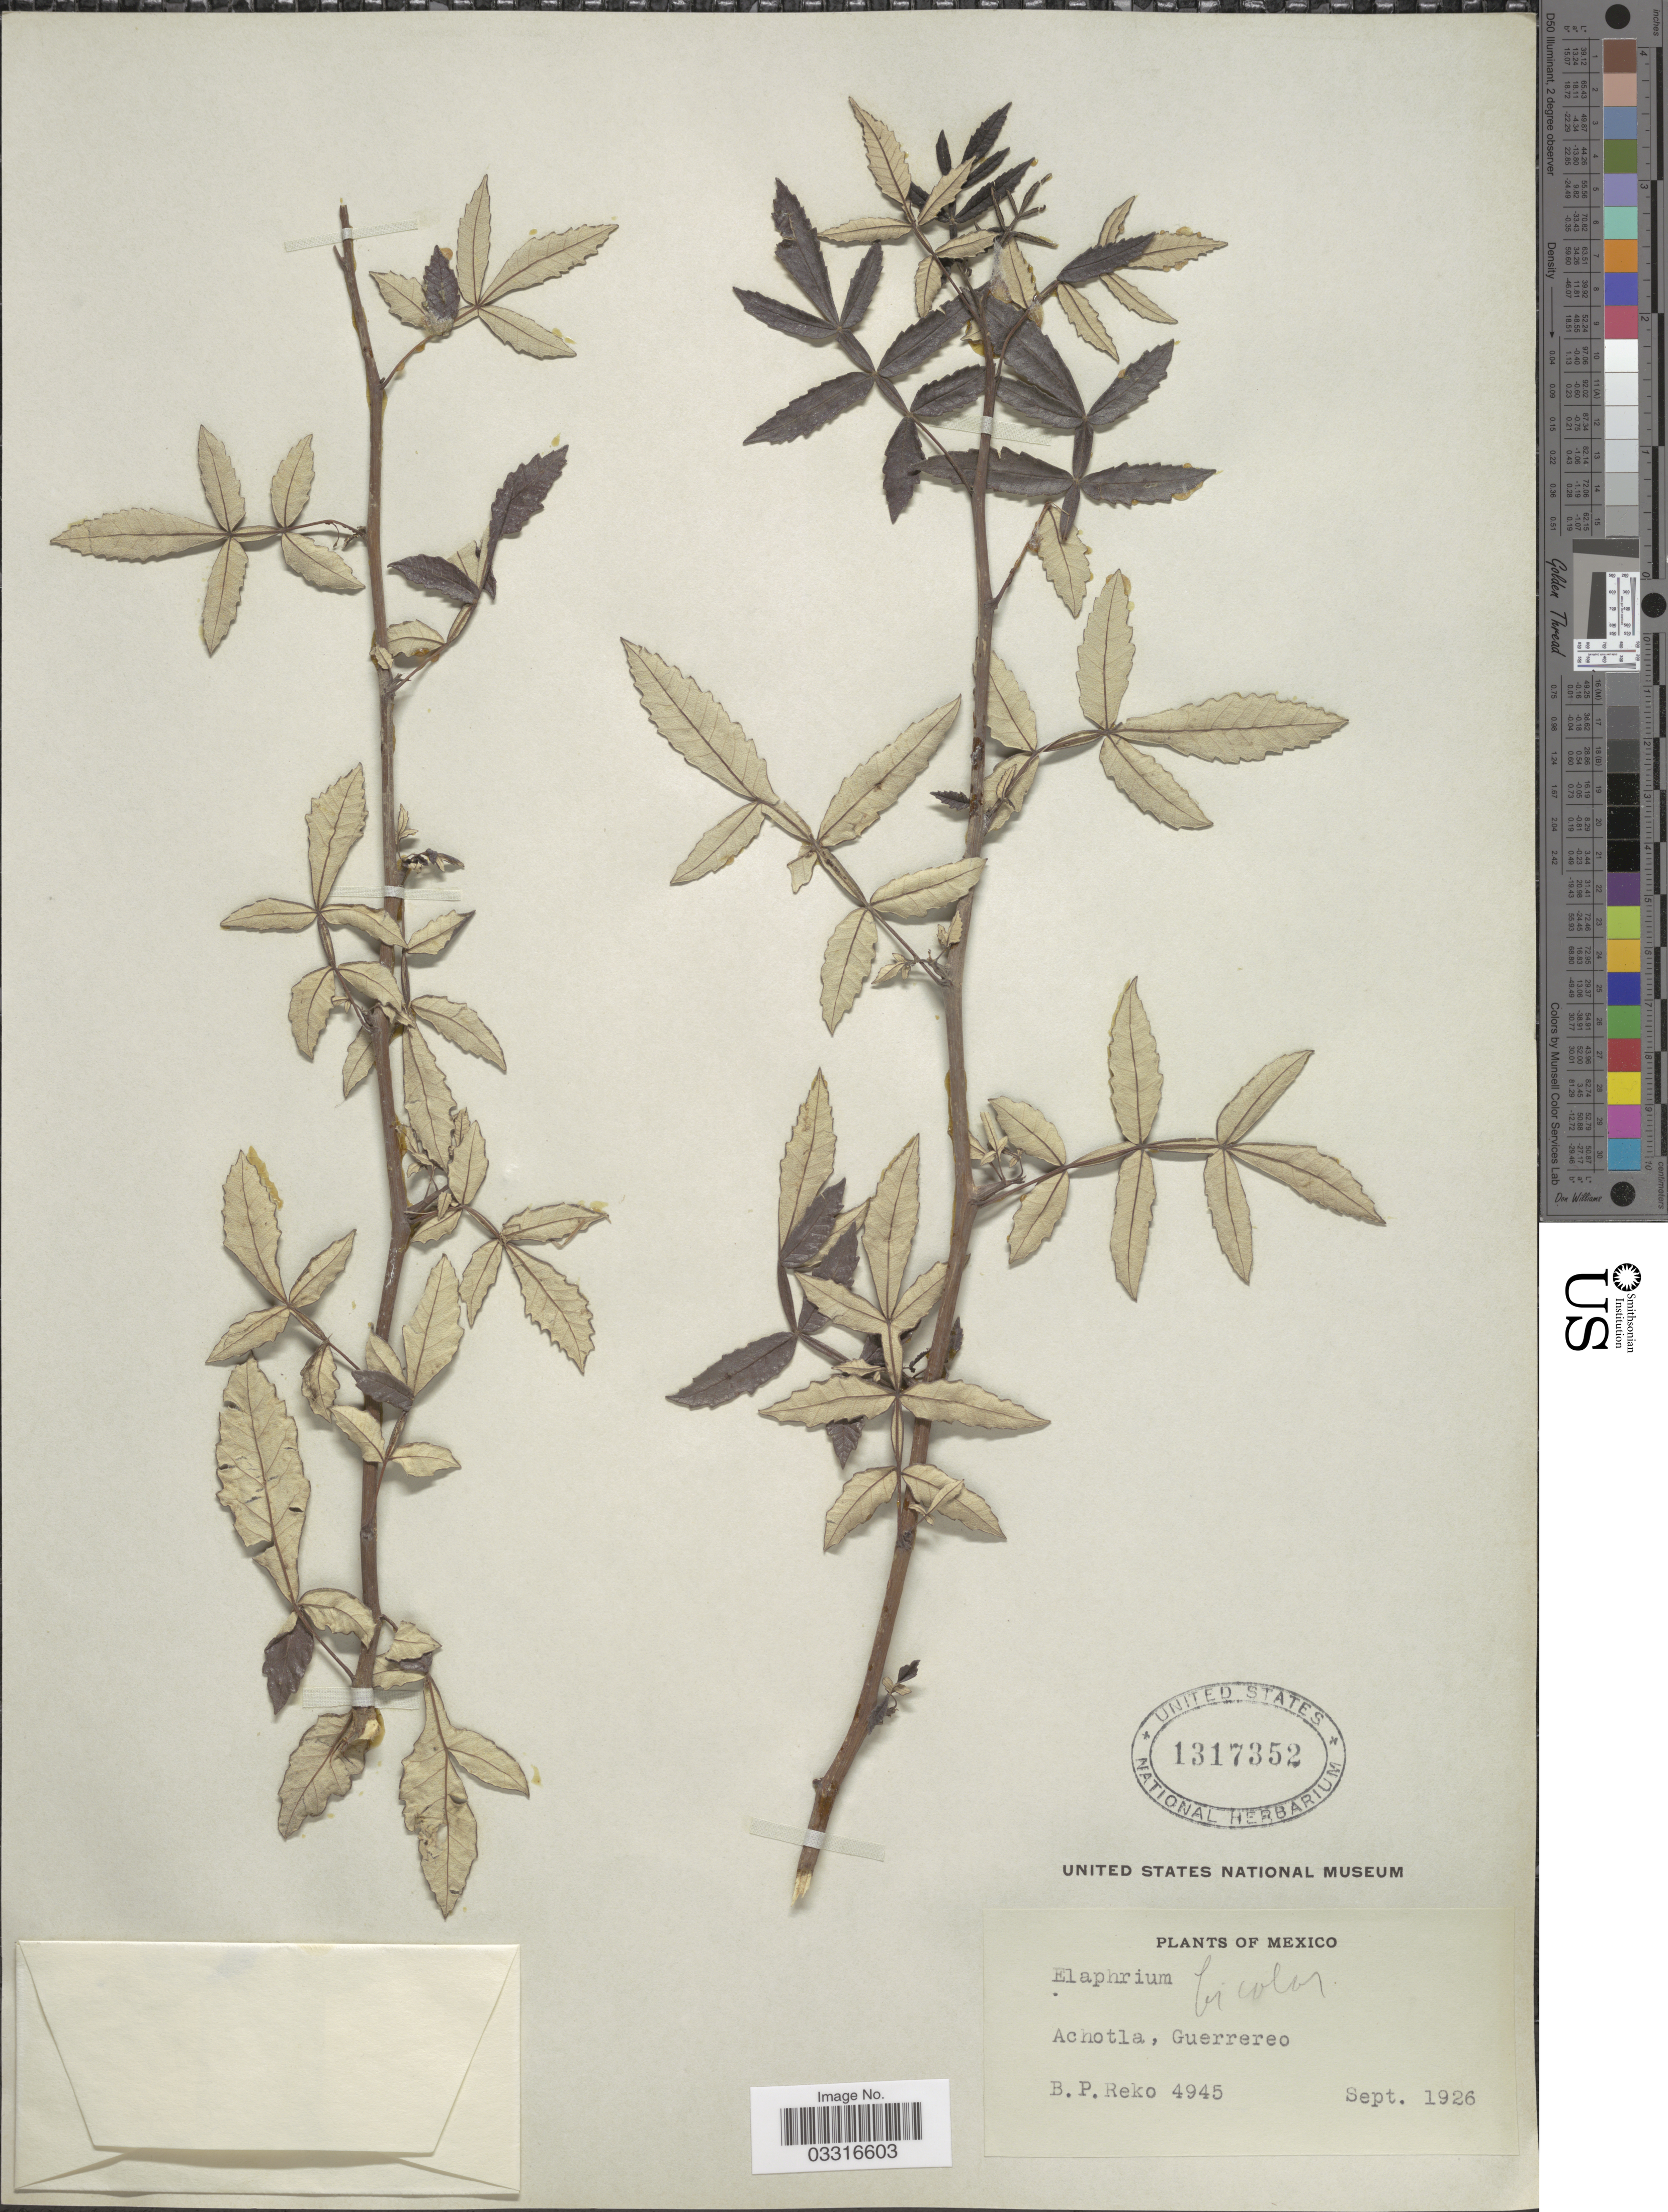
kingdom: Plantae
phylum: Tracheophyta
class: Magnoliopsida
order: Sapindales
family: Burseraceae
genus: Bursera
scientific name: Bursera bicolor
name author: (Willd. ex Schltdl.) Engl.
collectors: B. P. Reko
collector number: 4945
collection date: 1926-09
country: Mexico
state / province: Guerrero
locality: Achotla.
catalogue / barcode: US 1317352